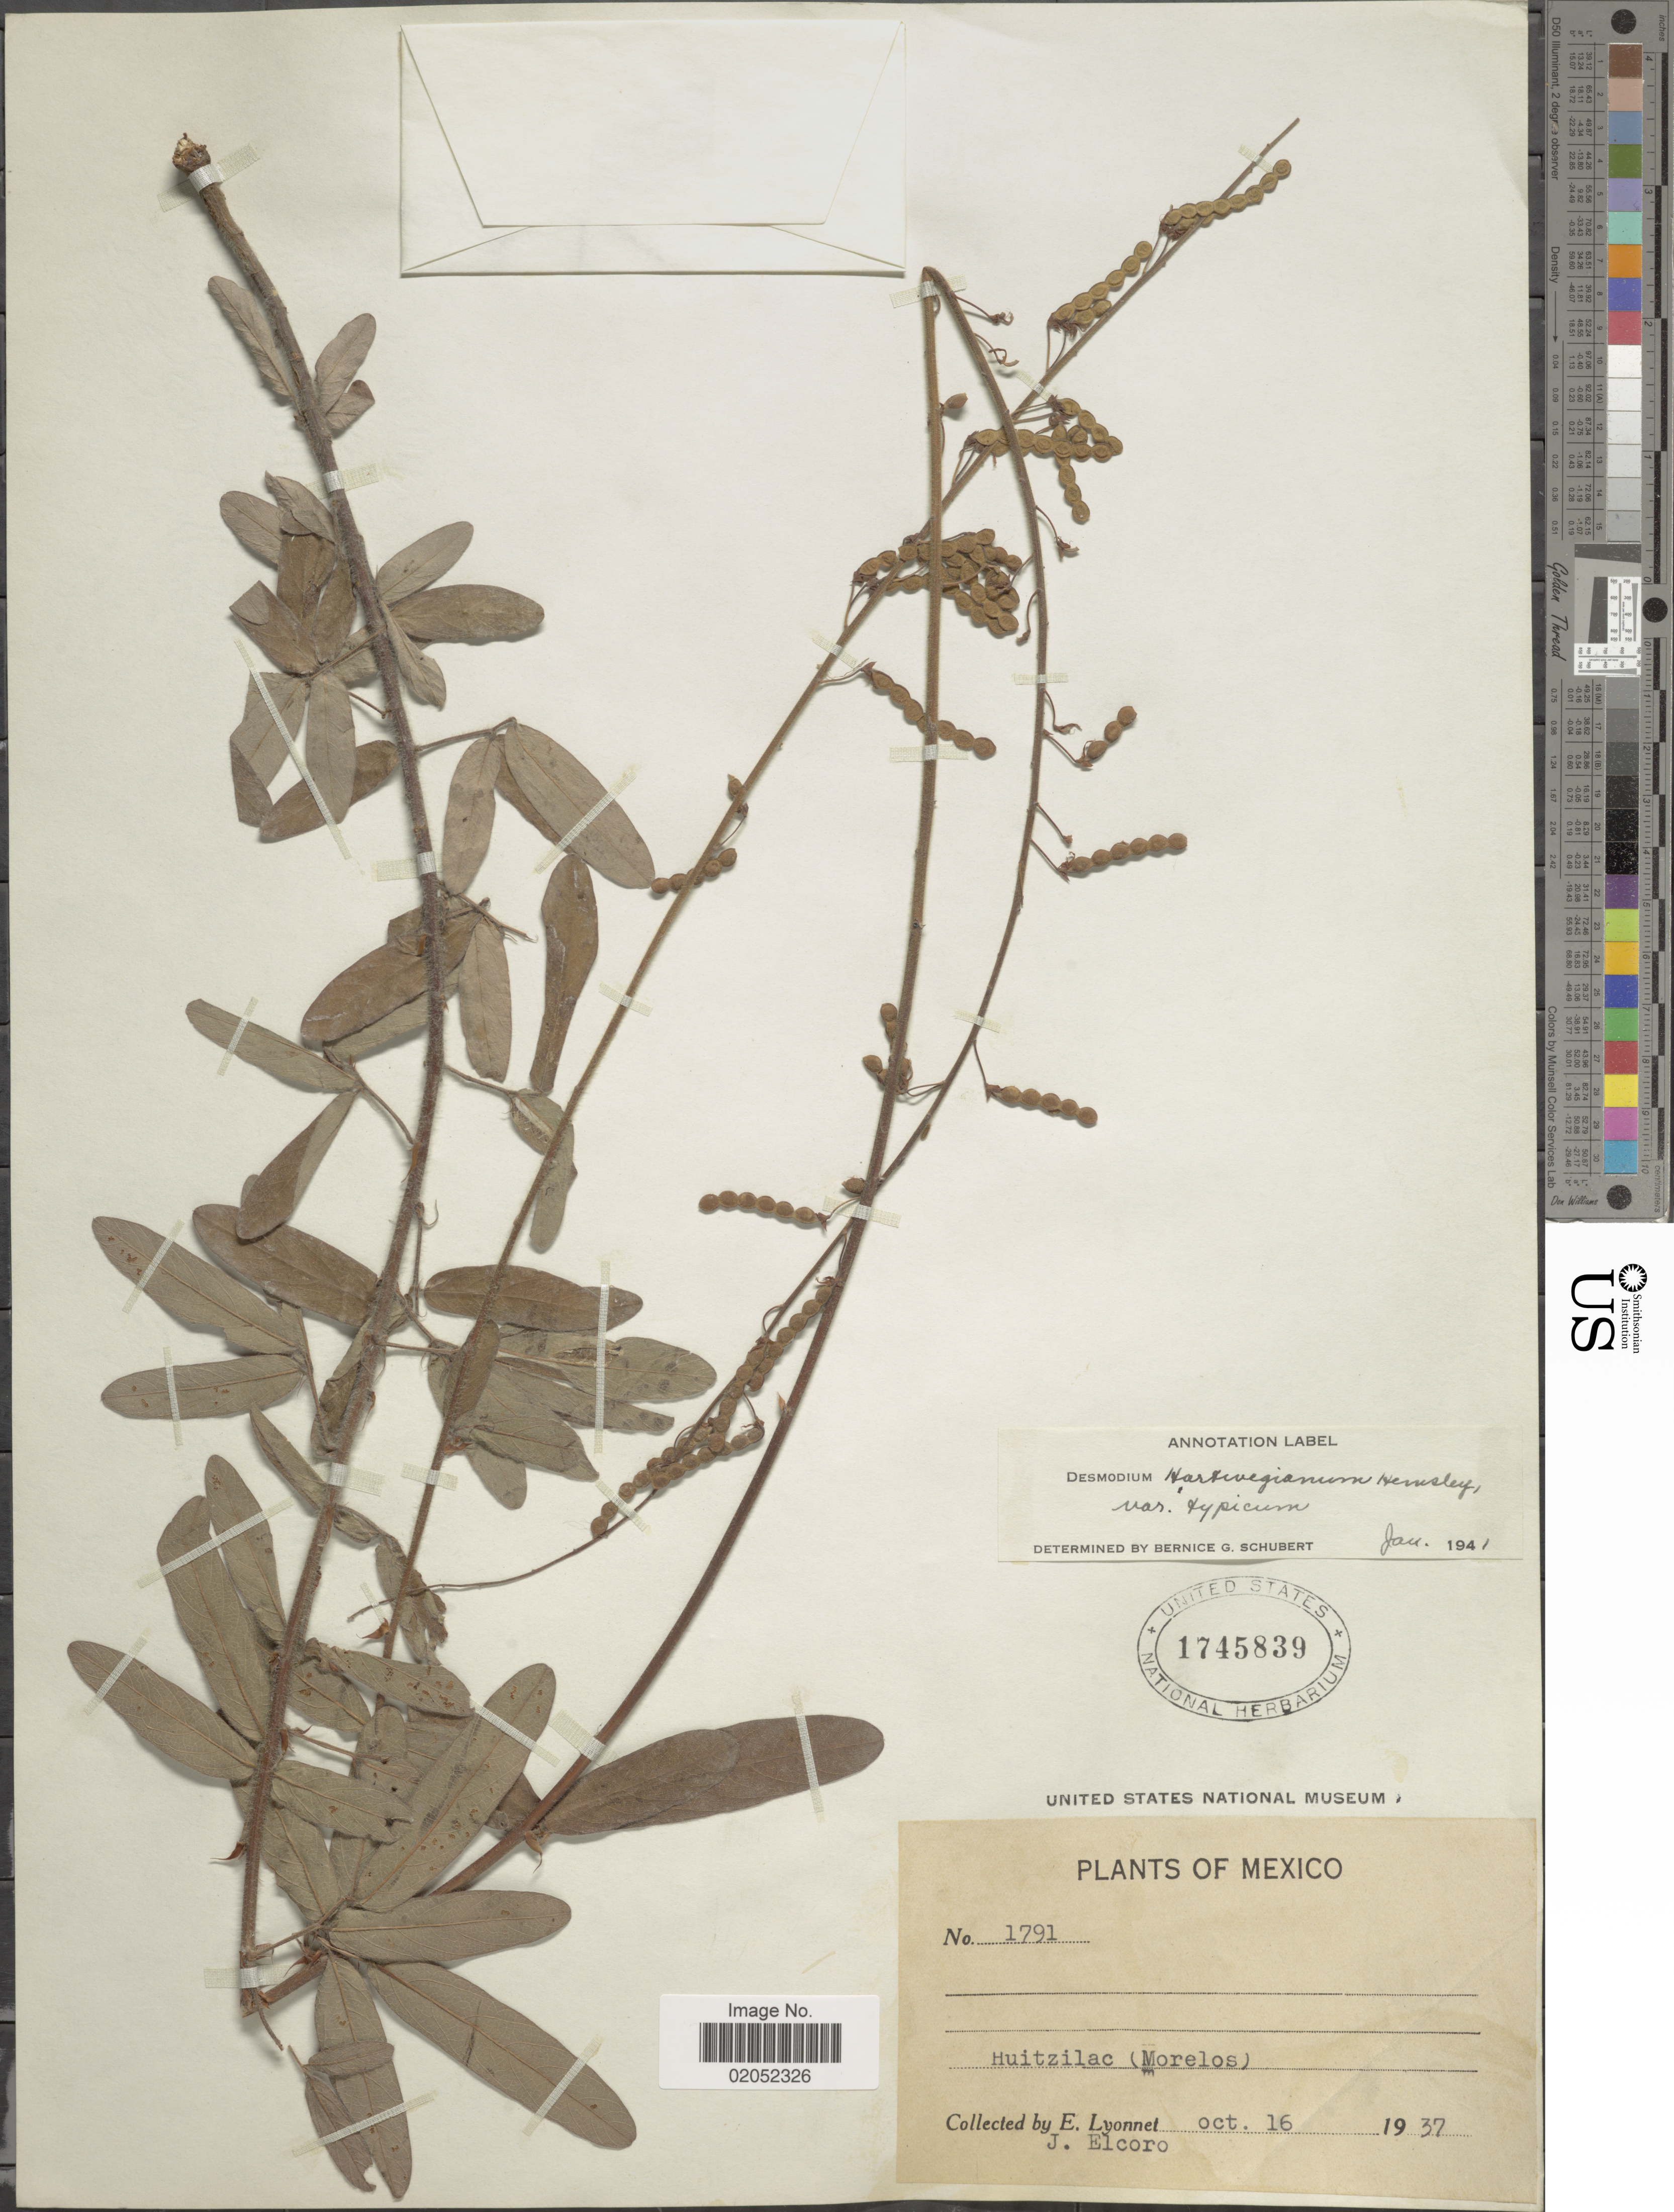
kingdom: Plantae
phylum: Tracheophyta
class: Magnoliopsida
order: Fabales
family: Fabaceae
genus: Desmodium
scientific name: Desmodium hartwegianum var. hartwegianum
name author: Hemsl.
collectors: E. Lyonnet & J. Elcoro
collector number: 1791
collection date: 1937-10-16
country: Mexico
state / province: Morelos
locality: Huitzilac (Morelos),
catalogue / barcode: US 1745839